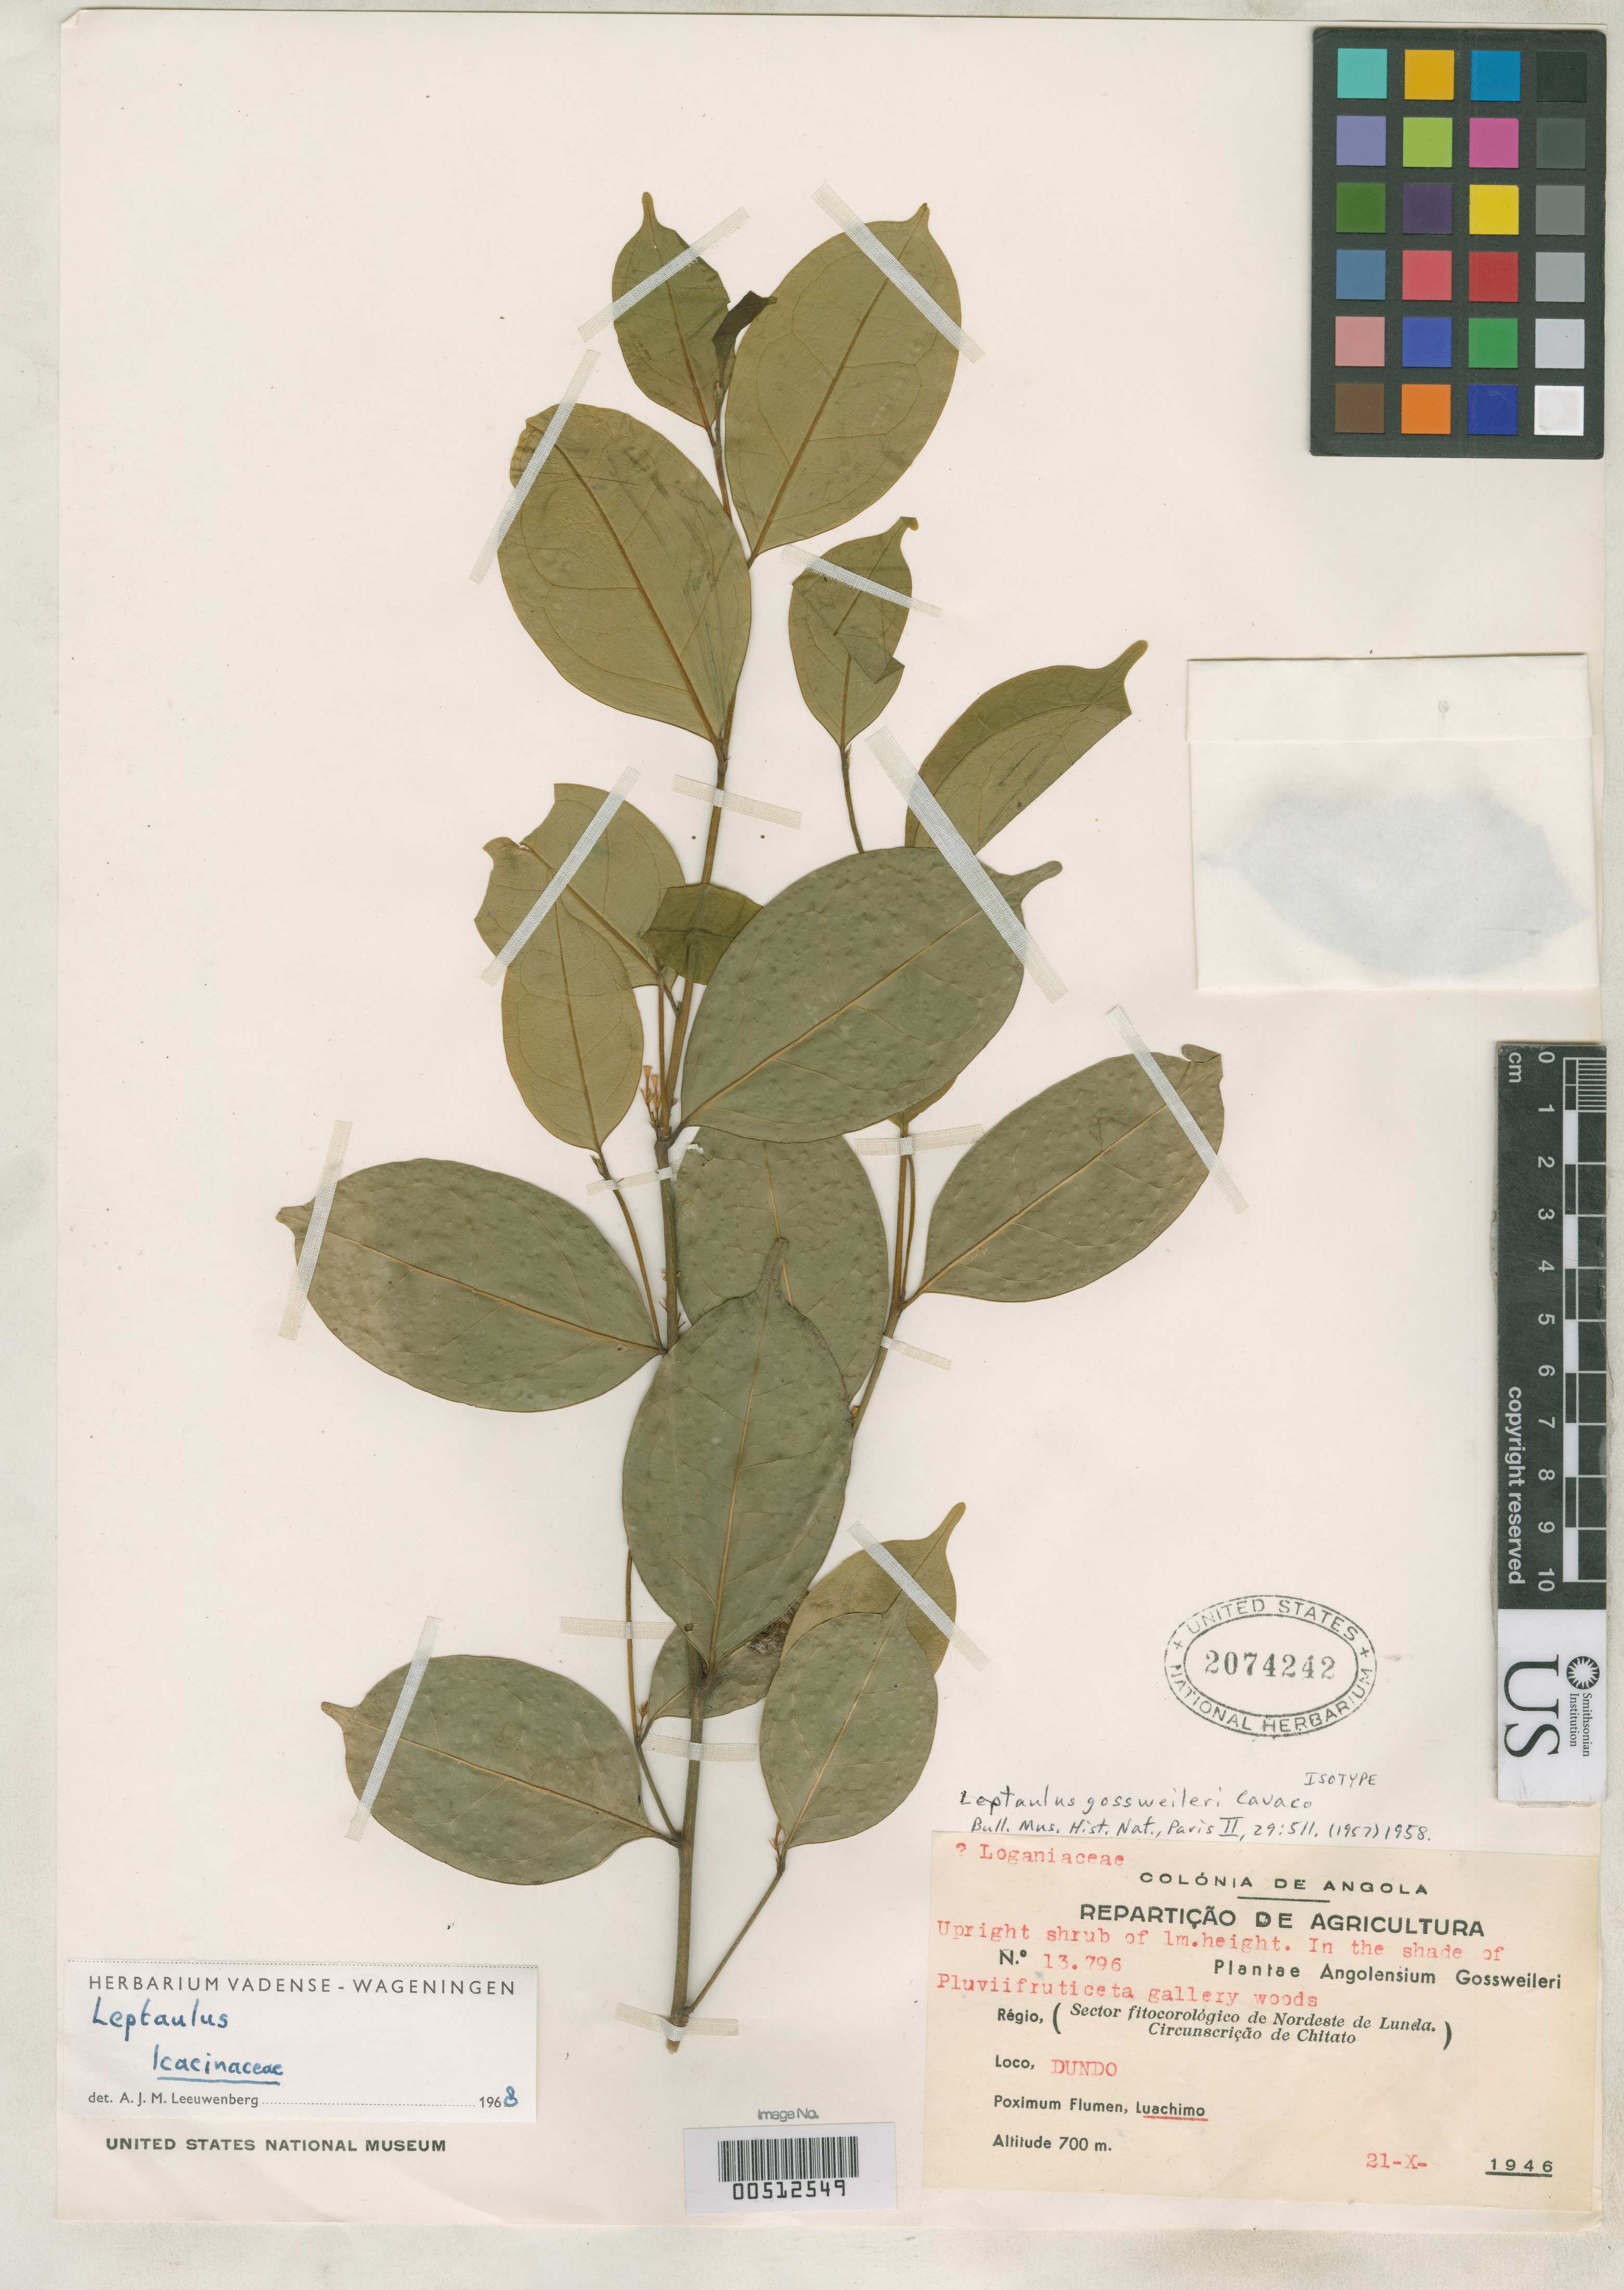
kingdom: Plantae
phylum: Tracheophyta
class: Magnoliopsida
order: Cardiopteridales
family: Cardiopteridaceae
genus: Leptaulus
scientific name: Leptaulus gossweileri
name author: Cavaco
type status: Isotype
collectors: J. Gossweiler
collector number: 13796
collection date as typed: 21 Oct 1946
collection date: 1946-10-21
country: Angola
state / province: Lunda Norte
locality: Dundo, sector fitocorogico de nordeste de Lunda, circunscricao de Chitato, bank of river.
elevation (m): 700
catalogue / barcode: US 2074242